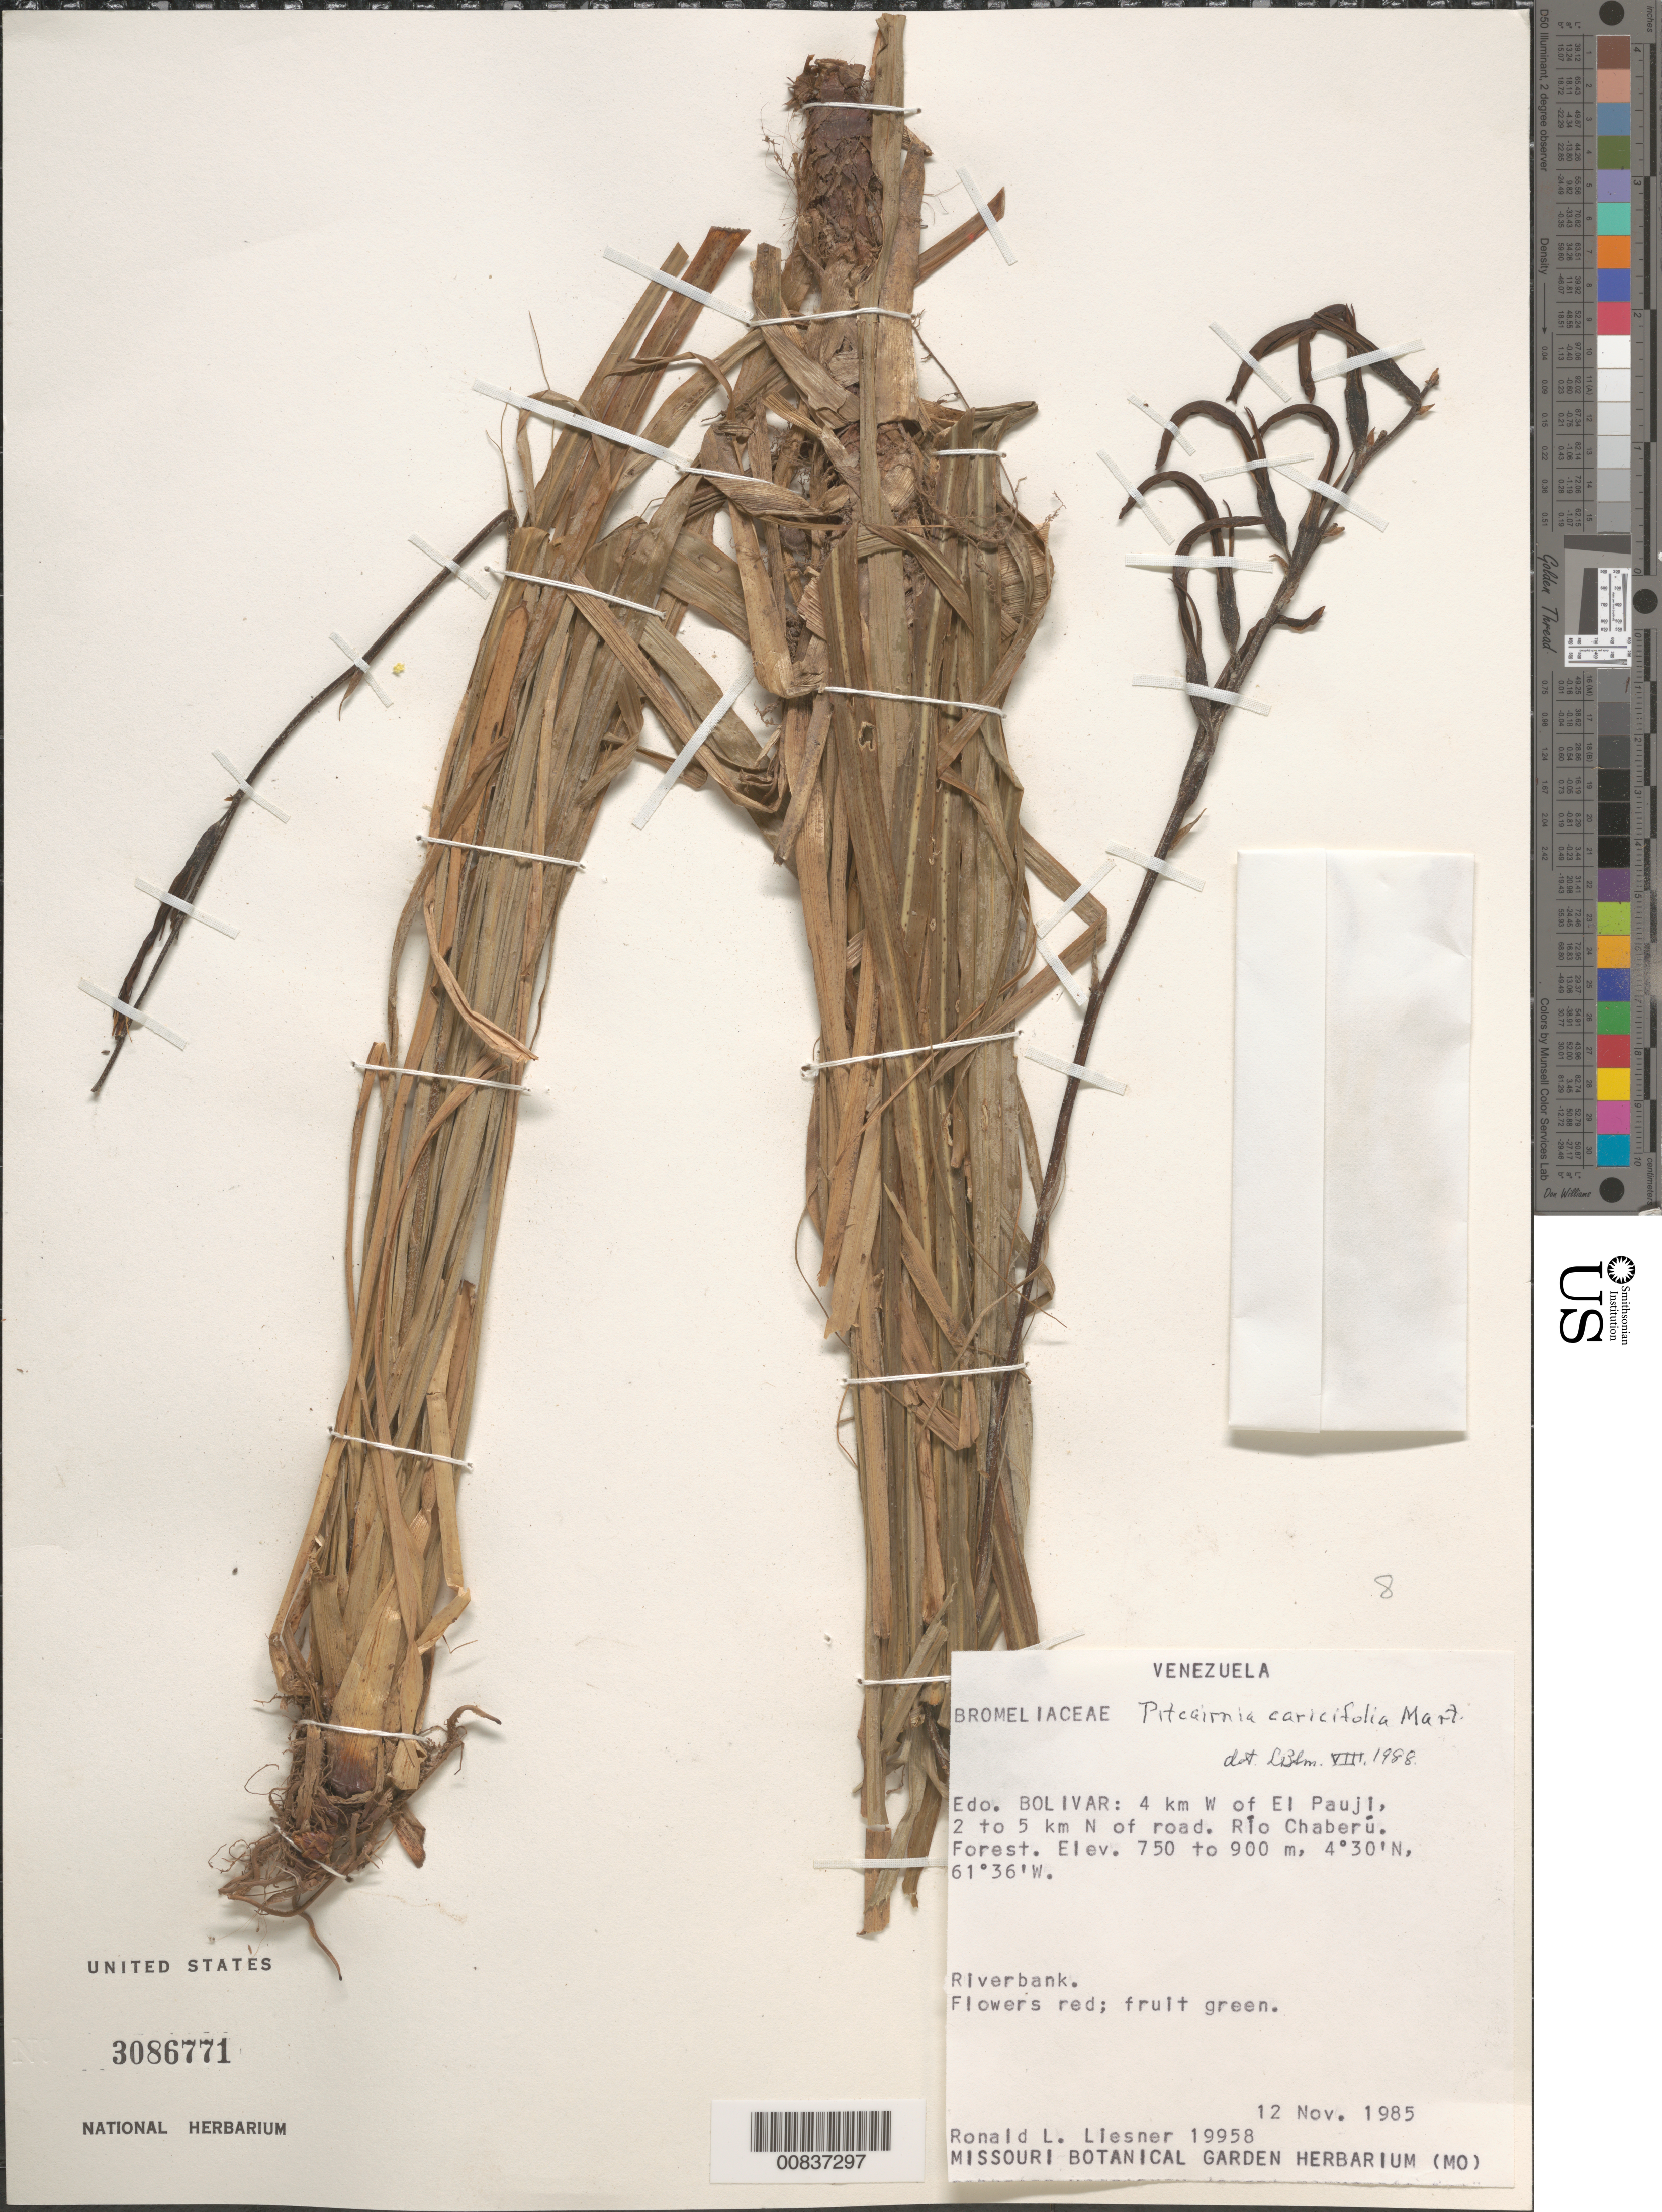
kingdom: Plantae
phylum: Tracheophyta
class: Liliopsida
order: Poales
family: Bromeliaceae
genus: Pitcairnia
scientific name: Pitcairnia caricifolia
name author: Mart. ex Schult. f.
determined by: Smith, Lyman B., (US), NMNH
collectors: R. L. Liesner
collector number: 19958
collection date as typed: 12-Nov-85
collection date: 1985-11-12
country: Venezuela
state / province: Bolívar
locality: El Pauji, 4 km W of; 2 to 5 km N of road; río Caberú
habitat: Forest; riverbank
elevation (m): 750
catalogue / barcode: US 3086771